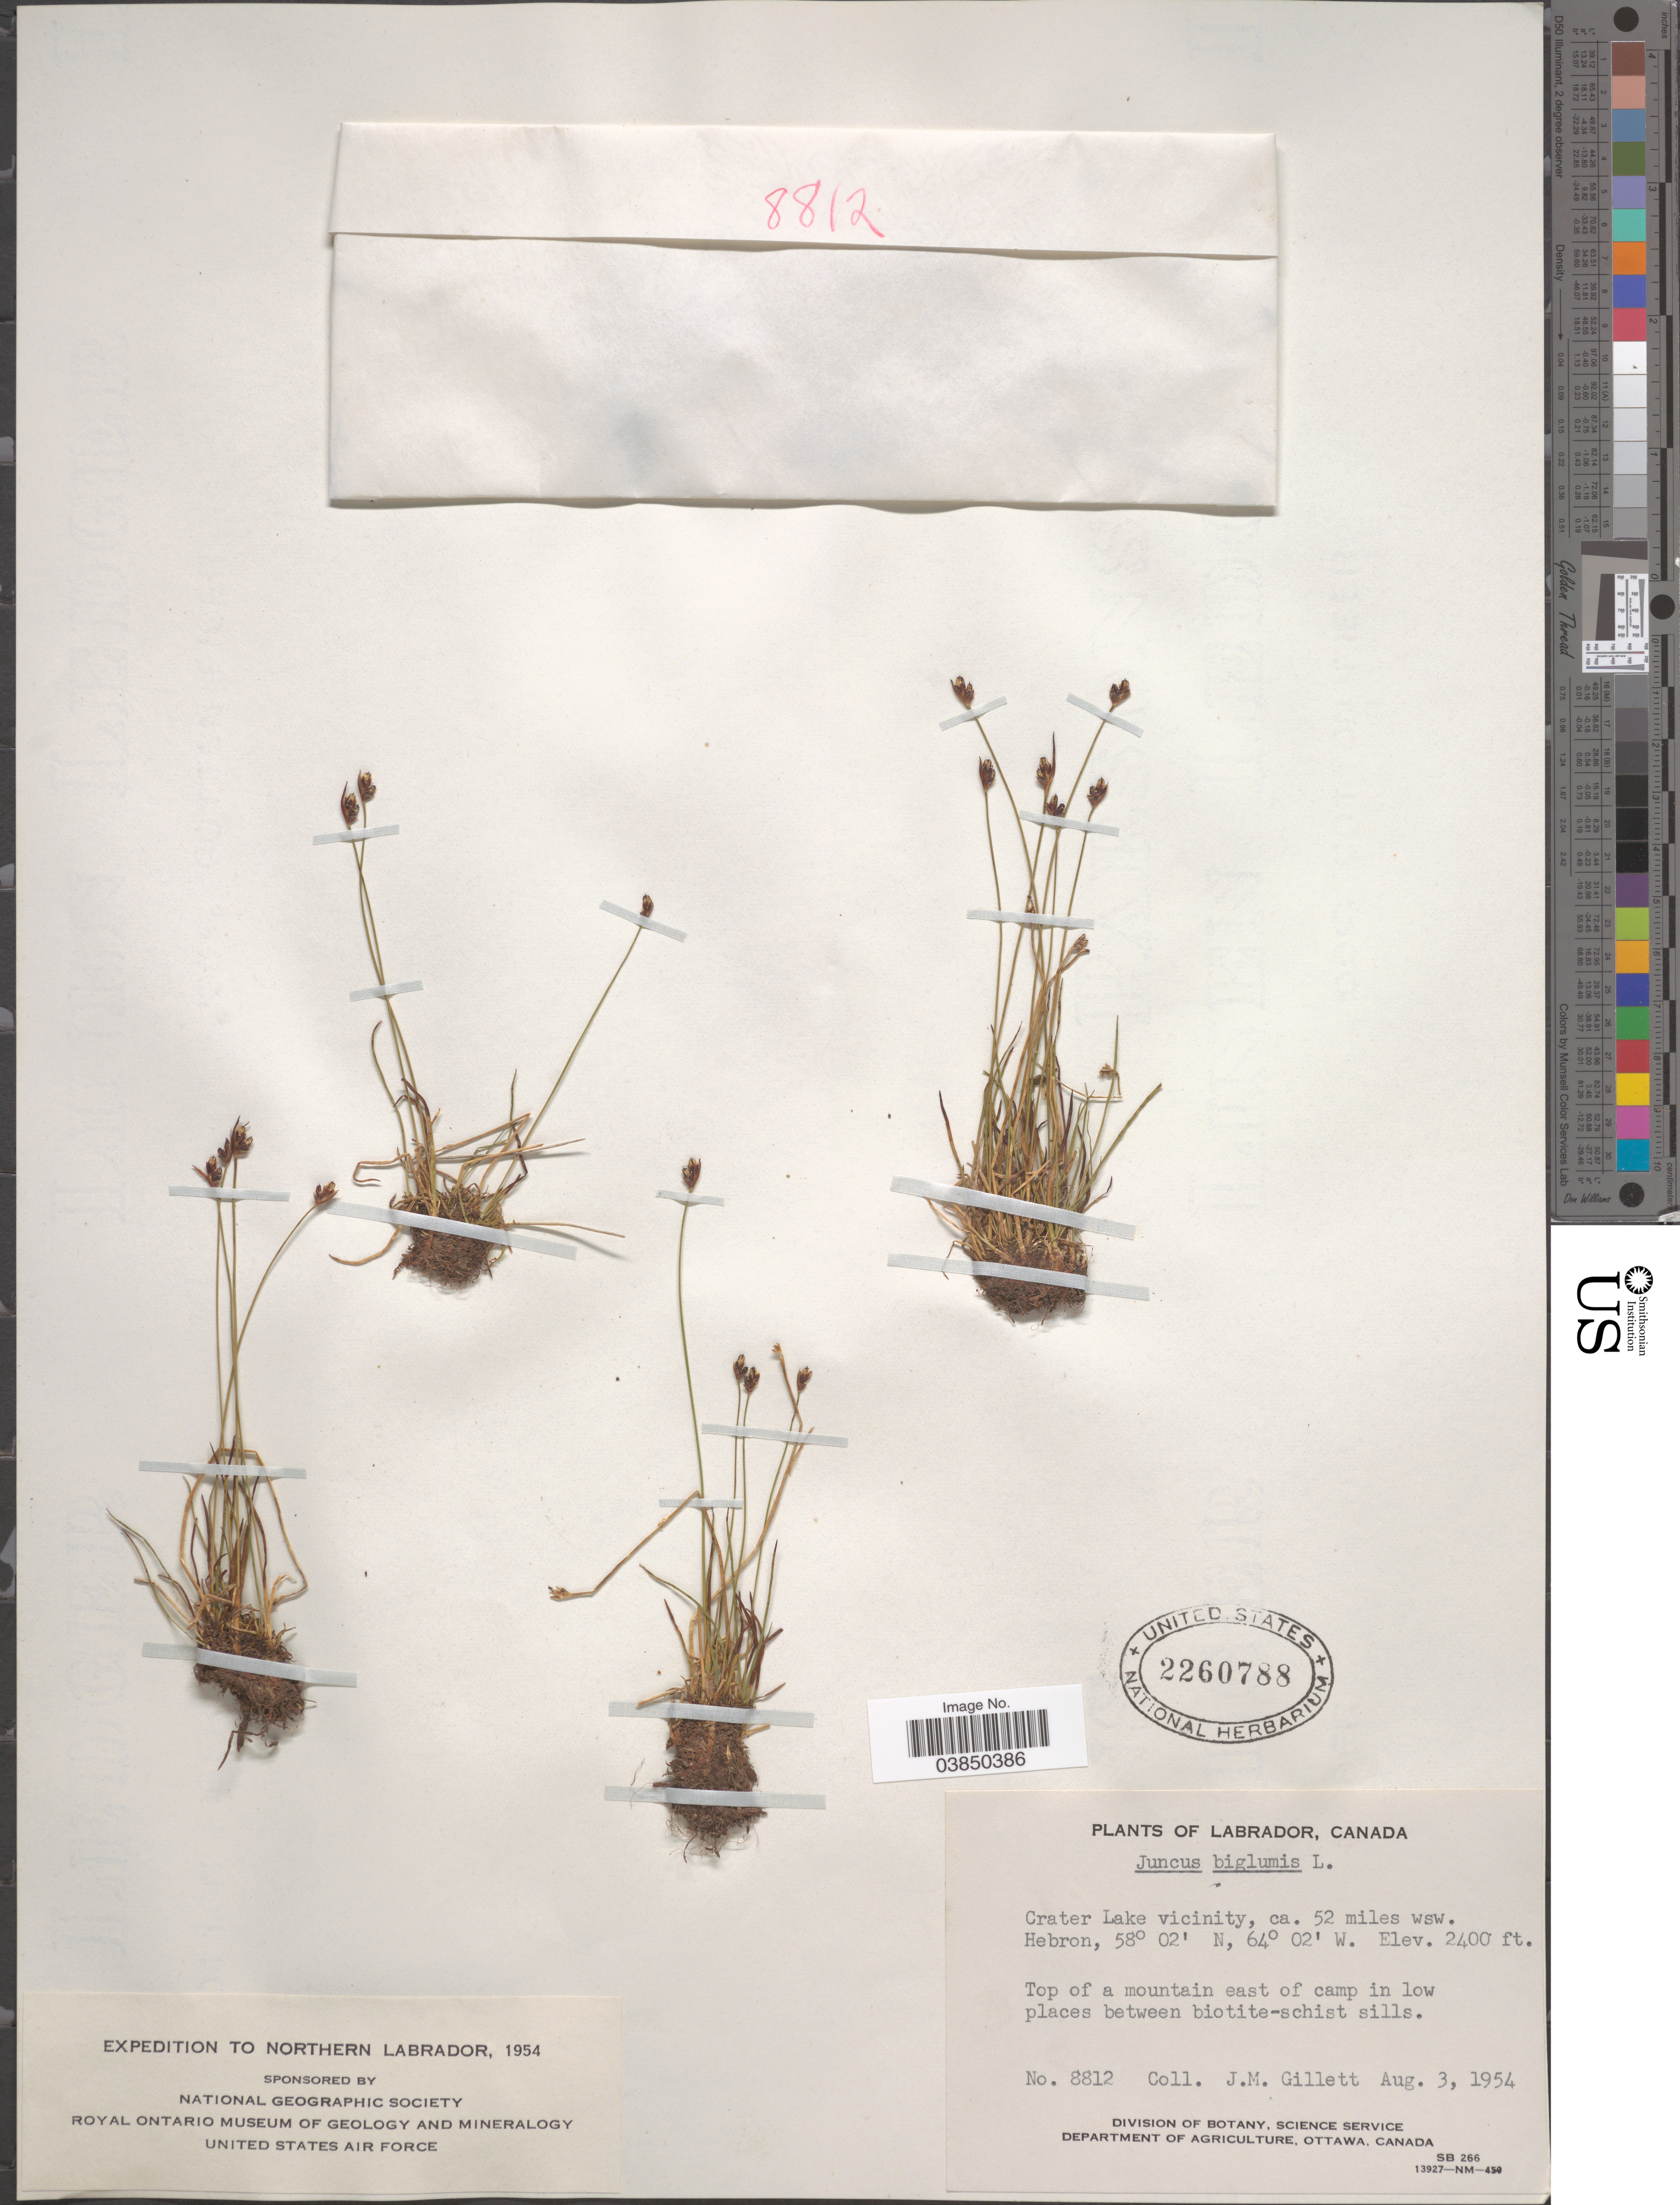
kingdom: Plantae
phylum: Tracheophyta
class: Liliopsida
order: Poales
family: Juncaceae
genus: Juncus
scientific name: Juncus biglumis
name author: L.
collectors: J. M. Gillett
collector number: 8812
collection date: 1954-08-03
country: Canada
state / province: Newfoundland and Labrador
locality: Labrador. Northern Labrador. Crater Lake vicinity, ca. 52 miles wsw. Hebron.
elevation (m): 732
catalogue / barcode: US 2260788